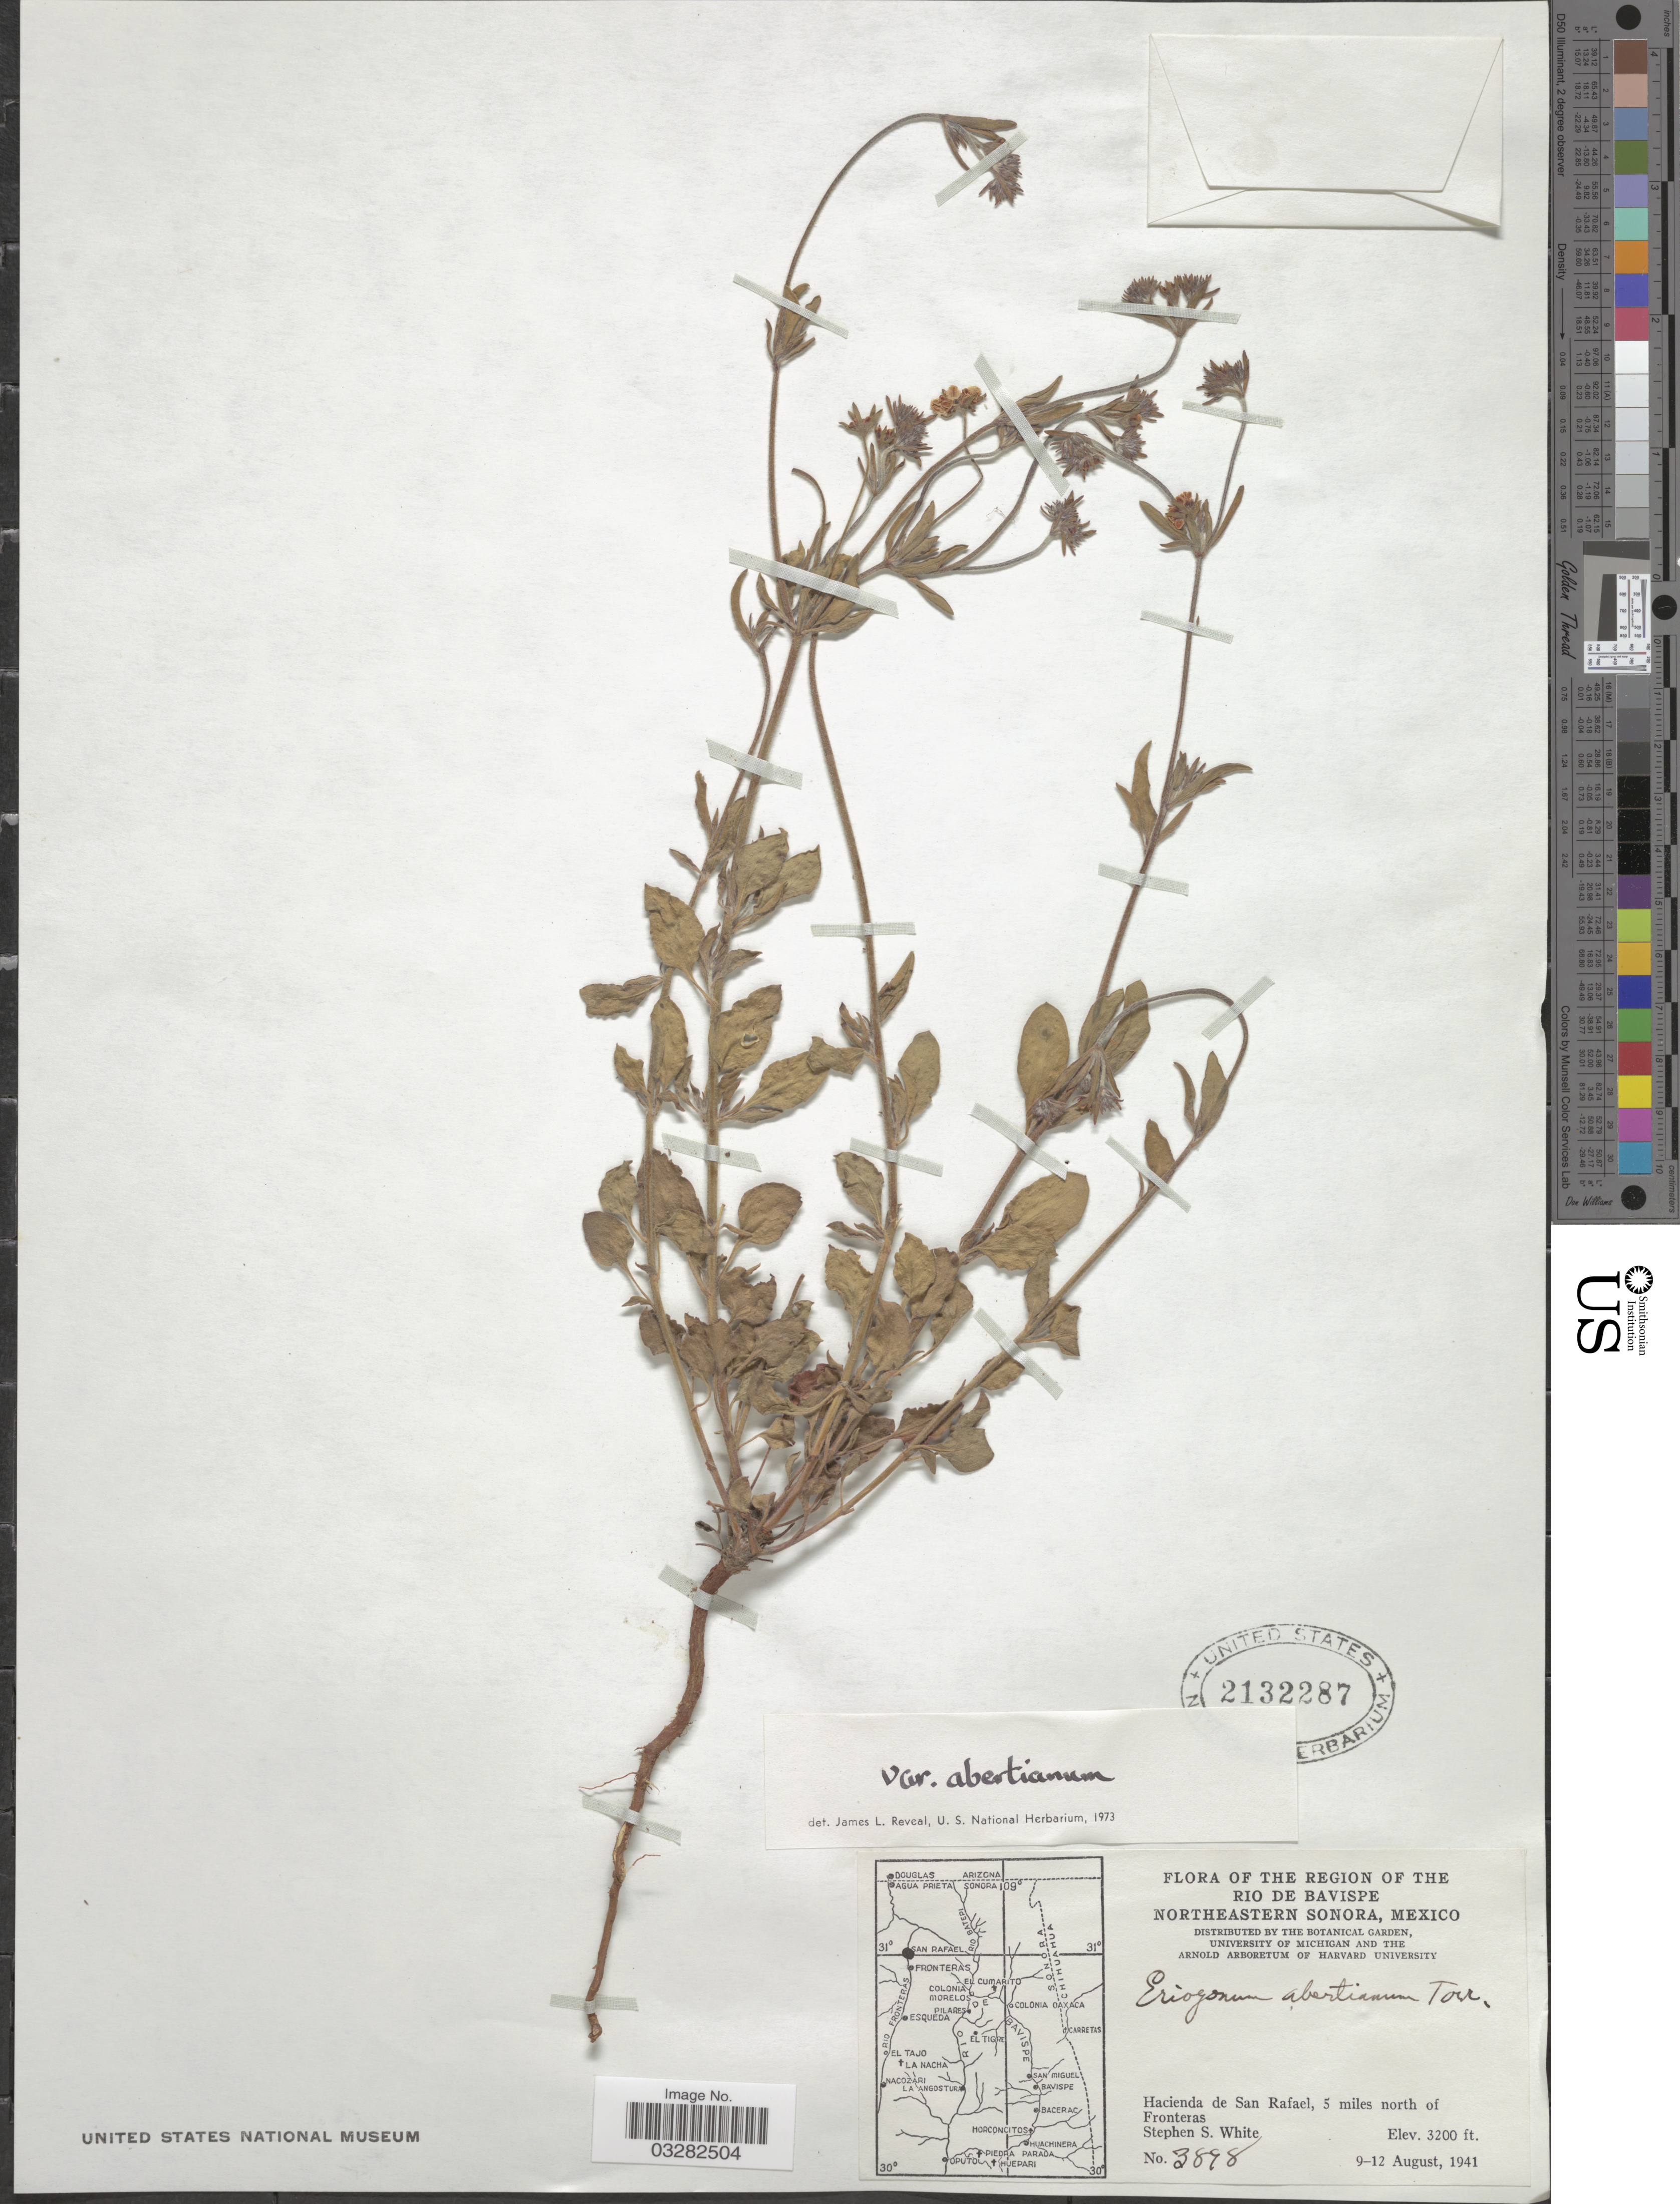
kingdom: Plantae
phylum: Tracheophyta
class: Magnoliopsida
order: Caryophyllales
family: Polygonaceae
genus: Eriogonum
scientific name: Eriogonum abertianum var. abertianum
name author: Torr.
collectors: S. S. White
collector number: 3898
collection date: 1941-08-09/1941-08-12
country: Mexico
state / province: Sonora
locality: The region of the Rio de Bavispe. Northeastern Sonora. Hacienda de San Rafael, 5 miles north of Fronteras.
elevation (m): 975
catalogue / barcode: US 2132287